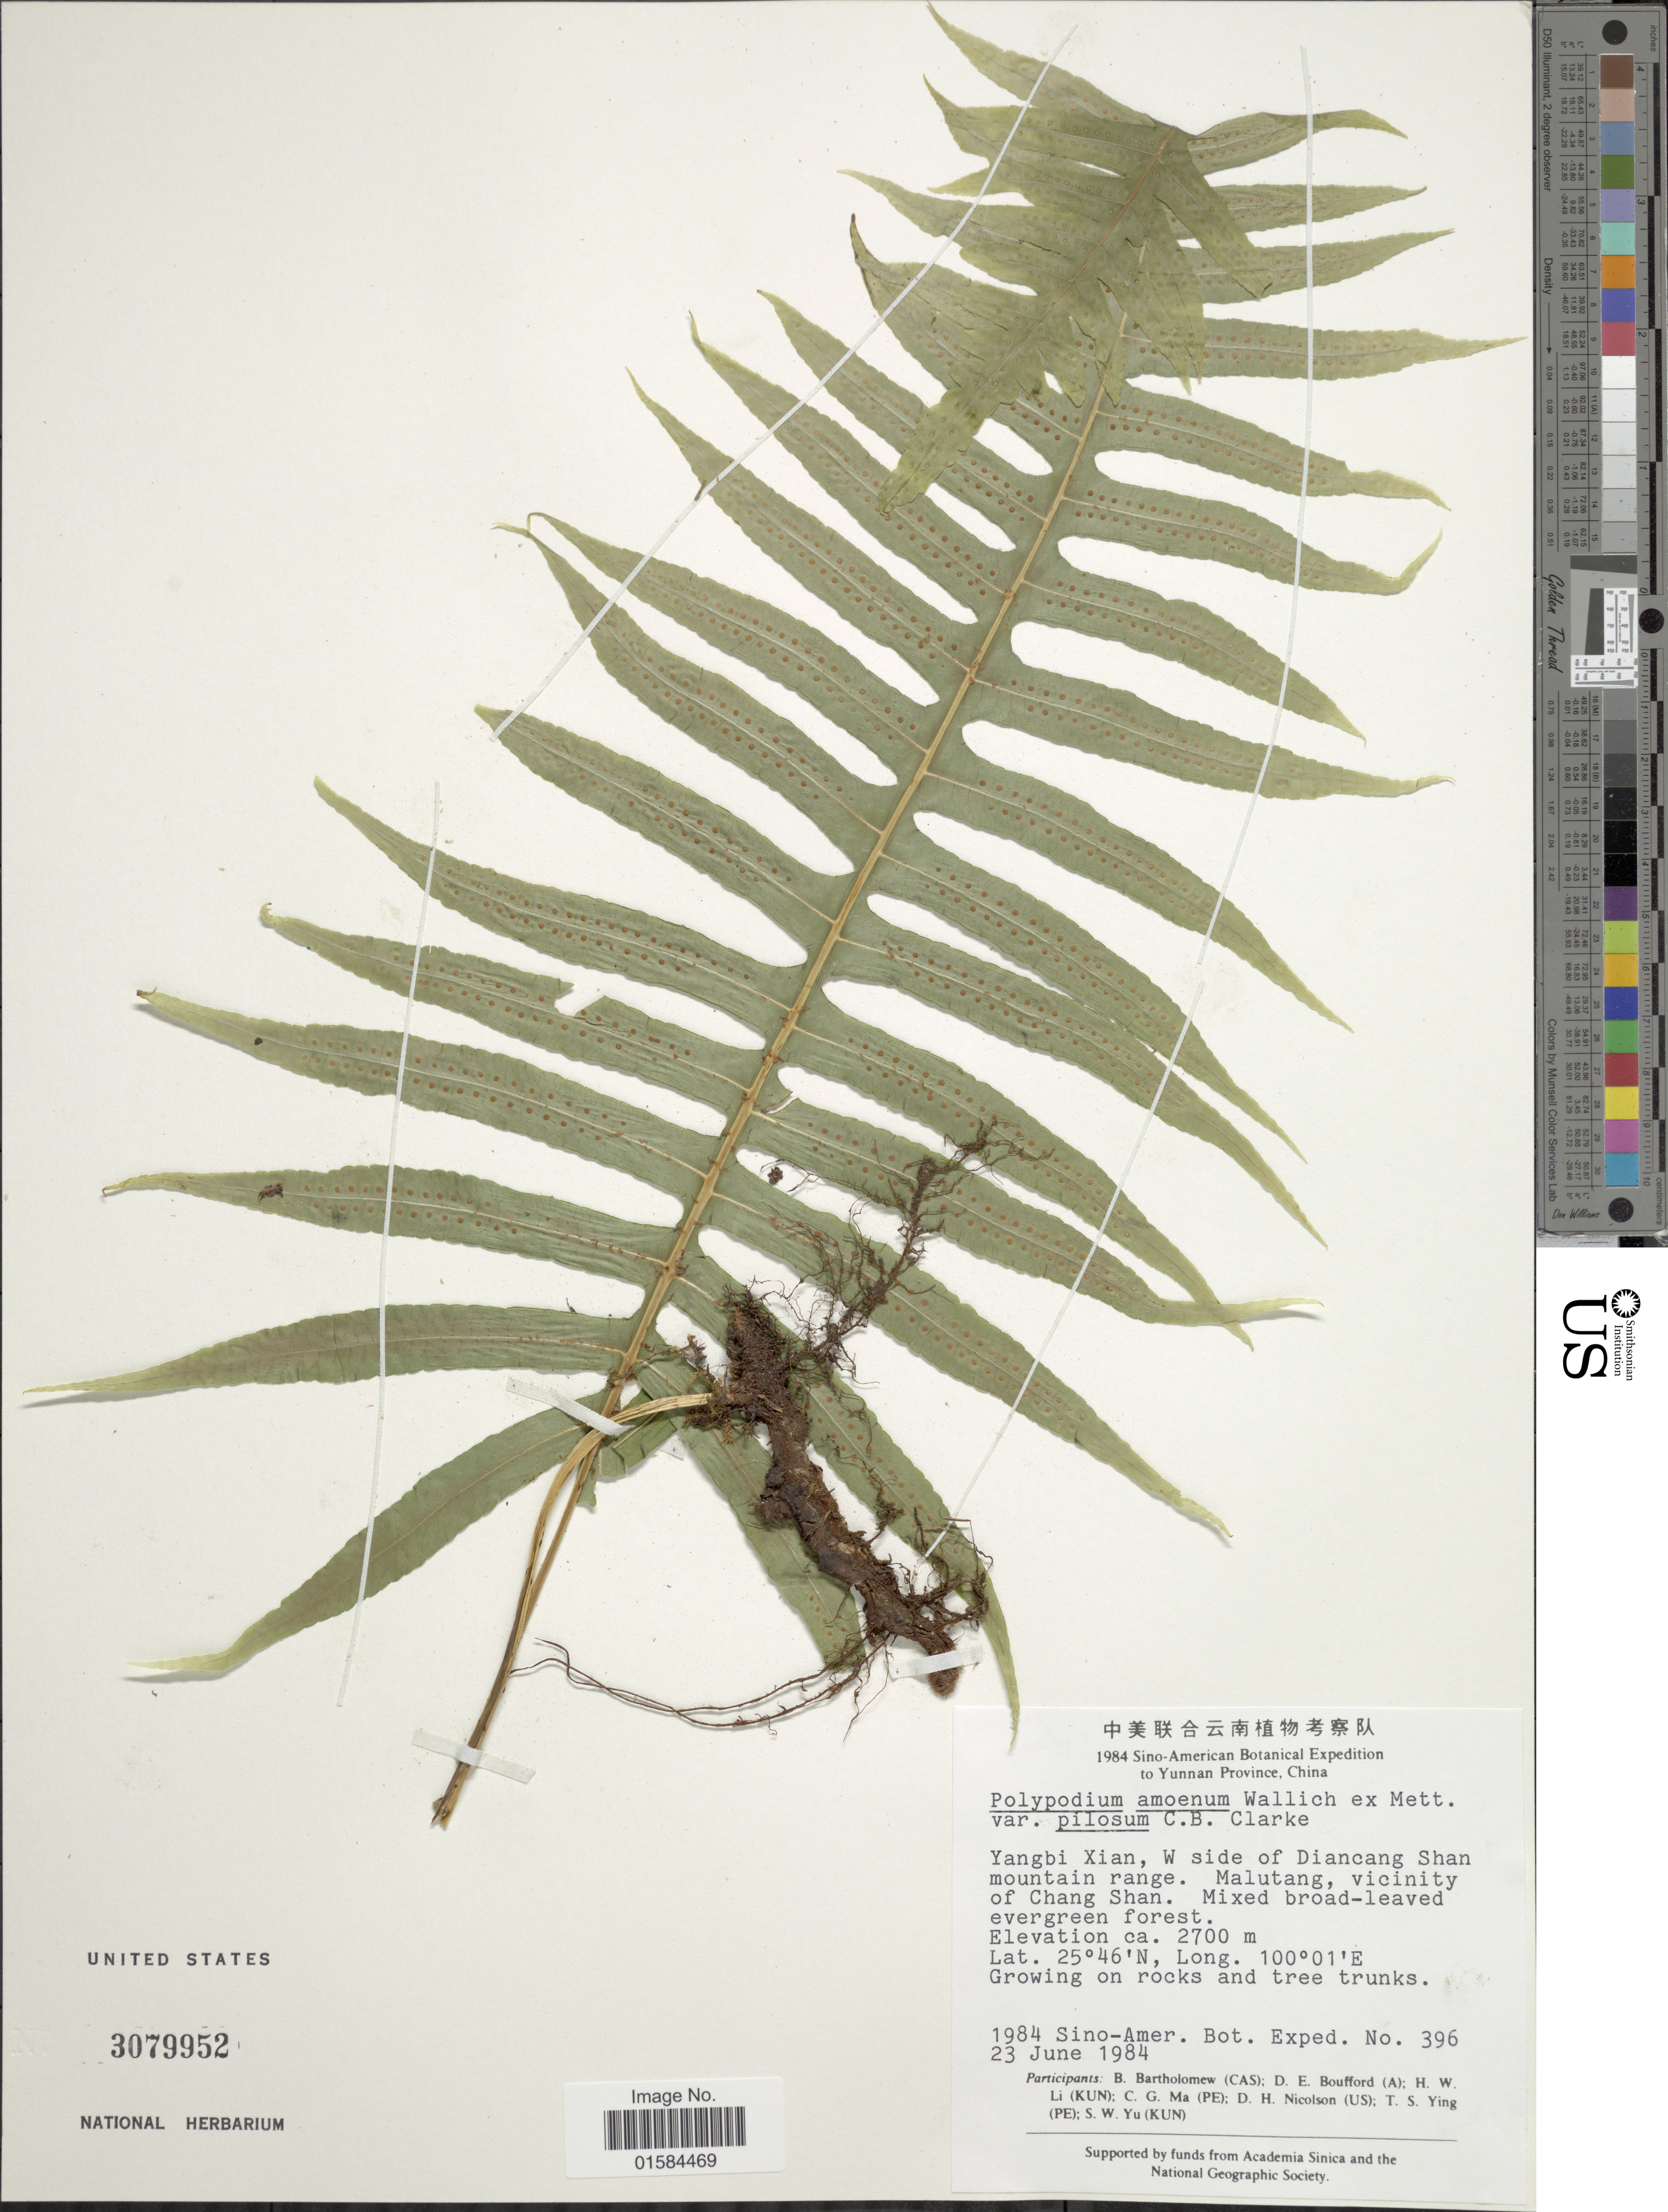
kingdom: Plantae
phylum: Tracheophyta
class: Polypodiopsida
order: Polypodiales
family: Polypodiaceae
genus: Goniophlebium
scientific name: Goniophlebium amoenum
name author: (Wall. ex Mett.) J. Sm.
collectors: Sino-Amer. Bot. Exped. 1984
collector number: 396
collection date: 1984-06-23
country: China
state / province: Yunnan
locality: Yunnan Province, Yangbi Xian, W side of Diancang Shan mountain range, Malutang, vicinity of Chang Shan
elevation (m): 2700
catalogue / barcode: US 3079952